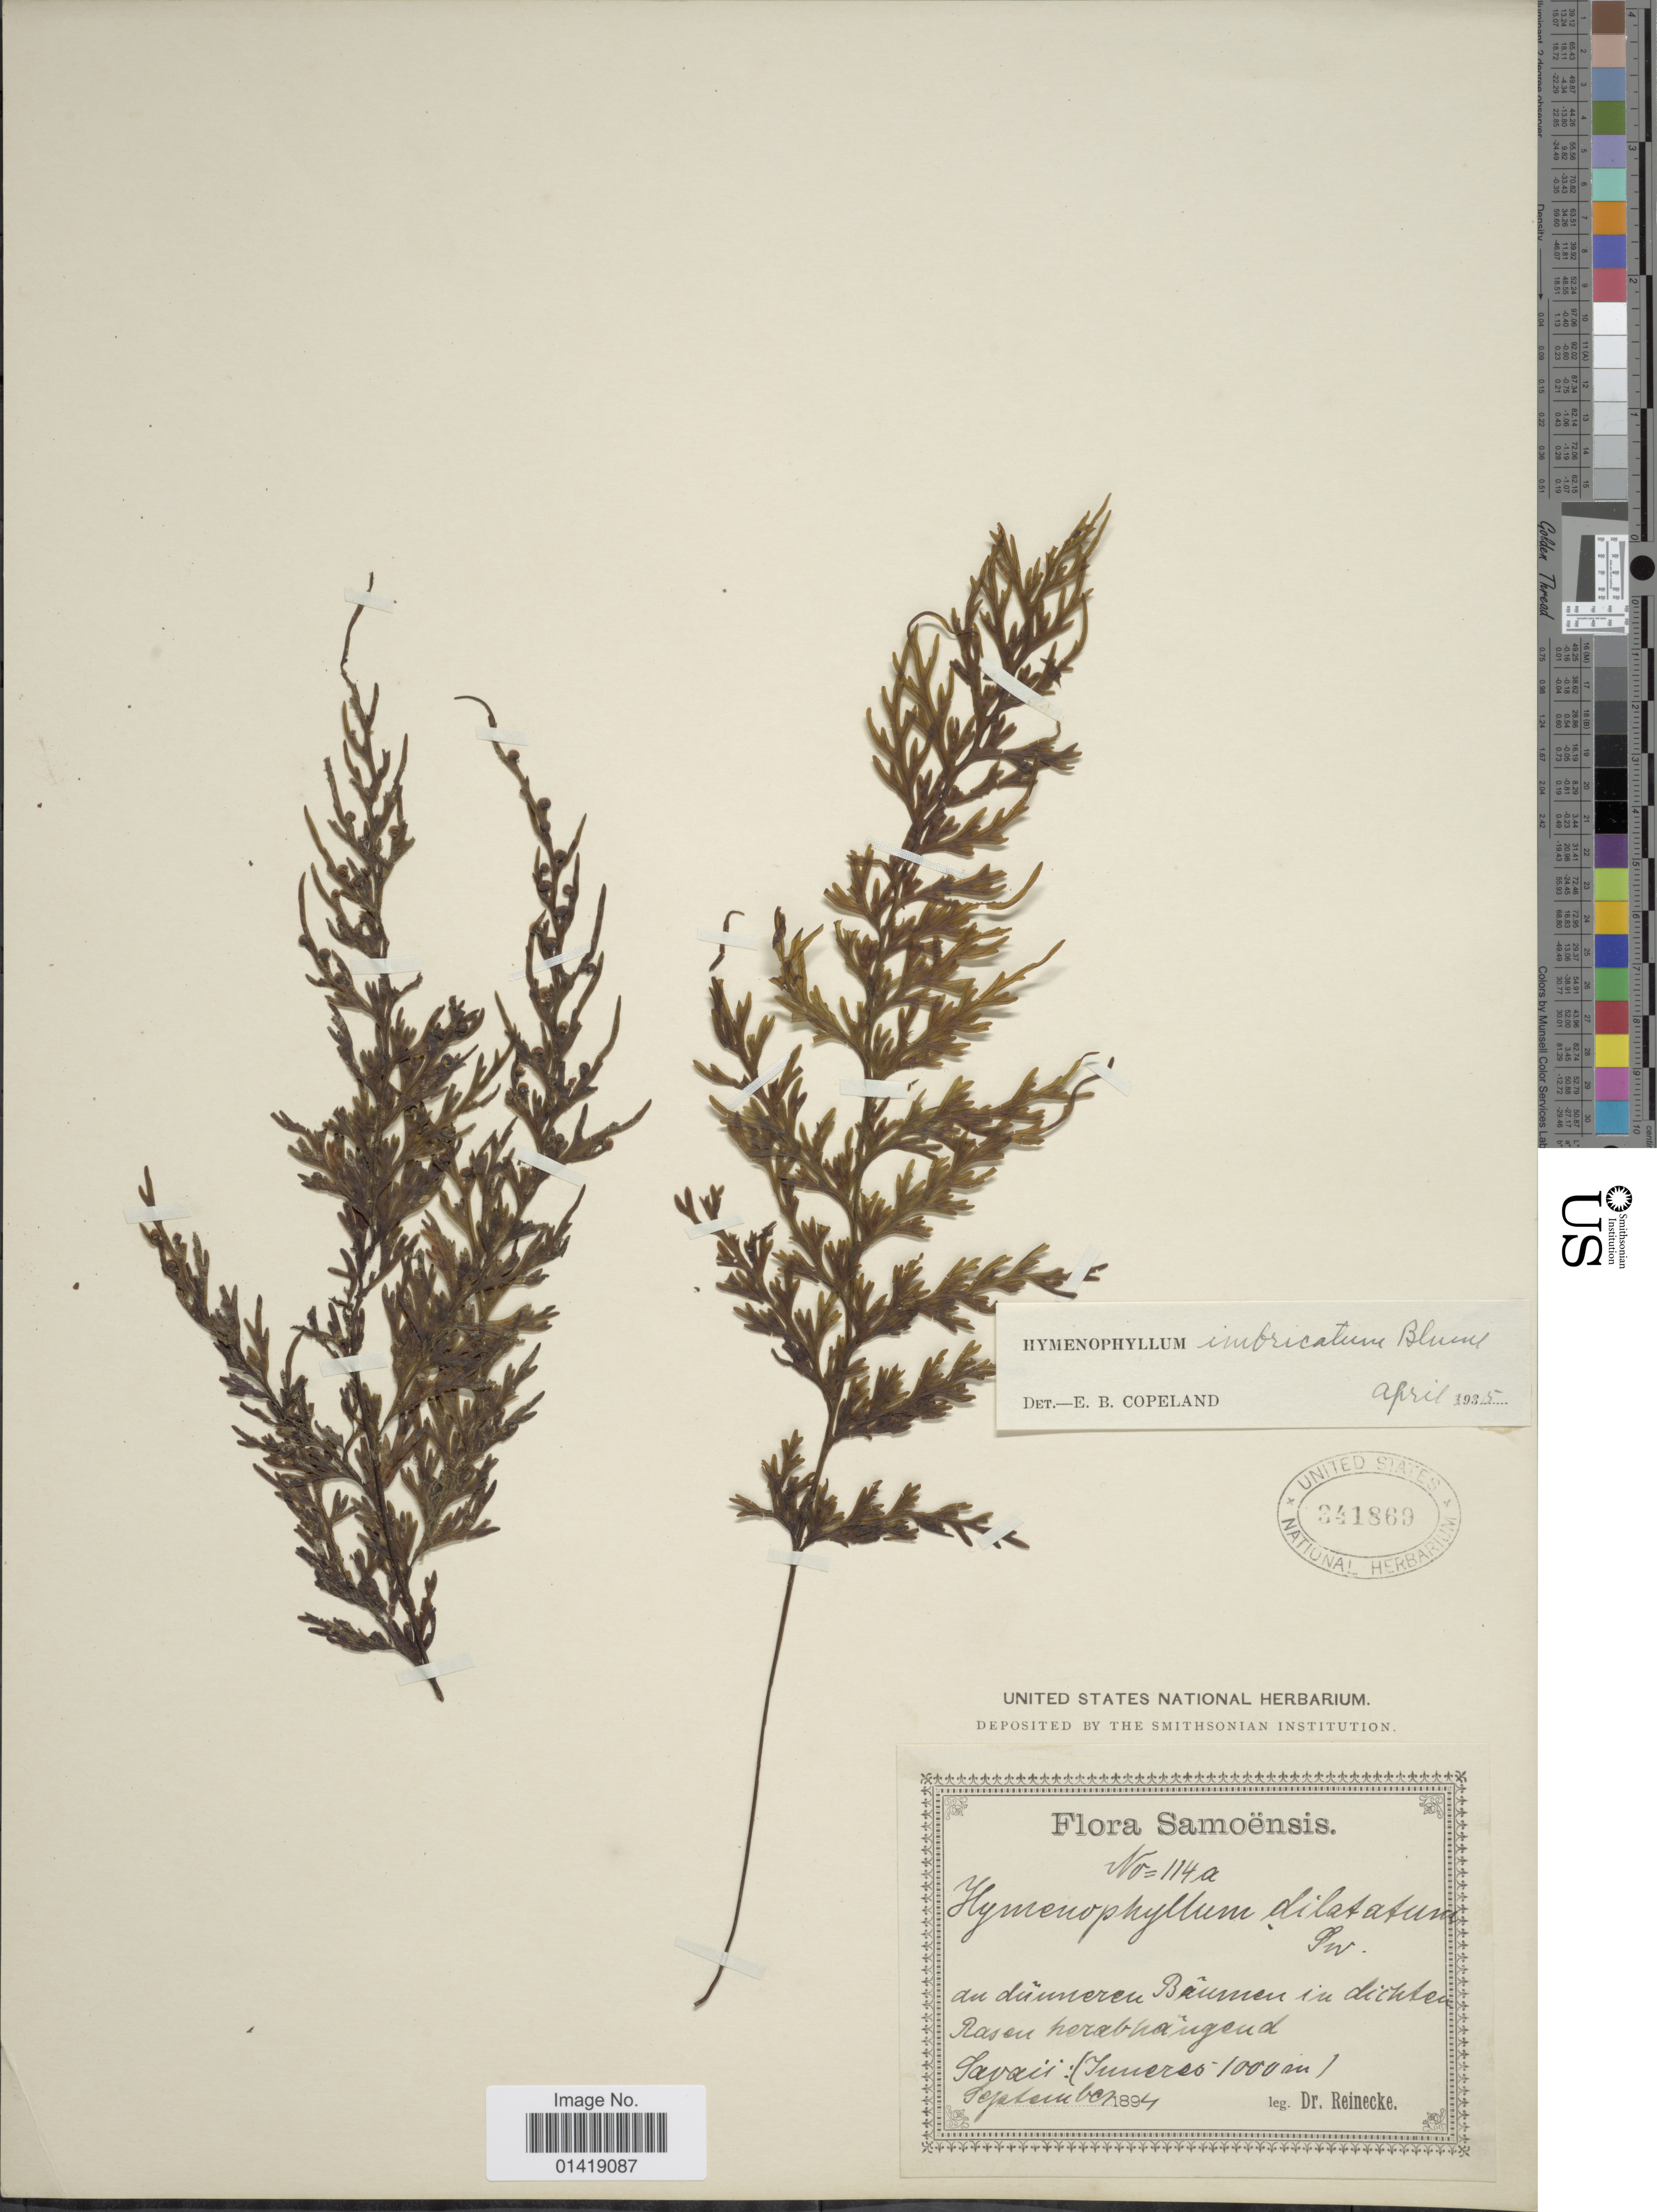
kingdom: Plantae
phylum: Tracheophyta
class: Polypodiopsida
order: Hymenophyllales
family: Hymenophyllaceae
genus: Hymenophyllum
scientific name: Hymenophyllum imbricatum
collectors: -- Reinecke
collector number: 114a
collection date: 1894-09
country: Samoa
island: Savai'i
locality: An dumereu Baumen in dichten Ras ou herab haugend Savaii Tumerso [interpreted]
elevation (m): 1000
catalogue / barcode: US 341860